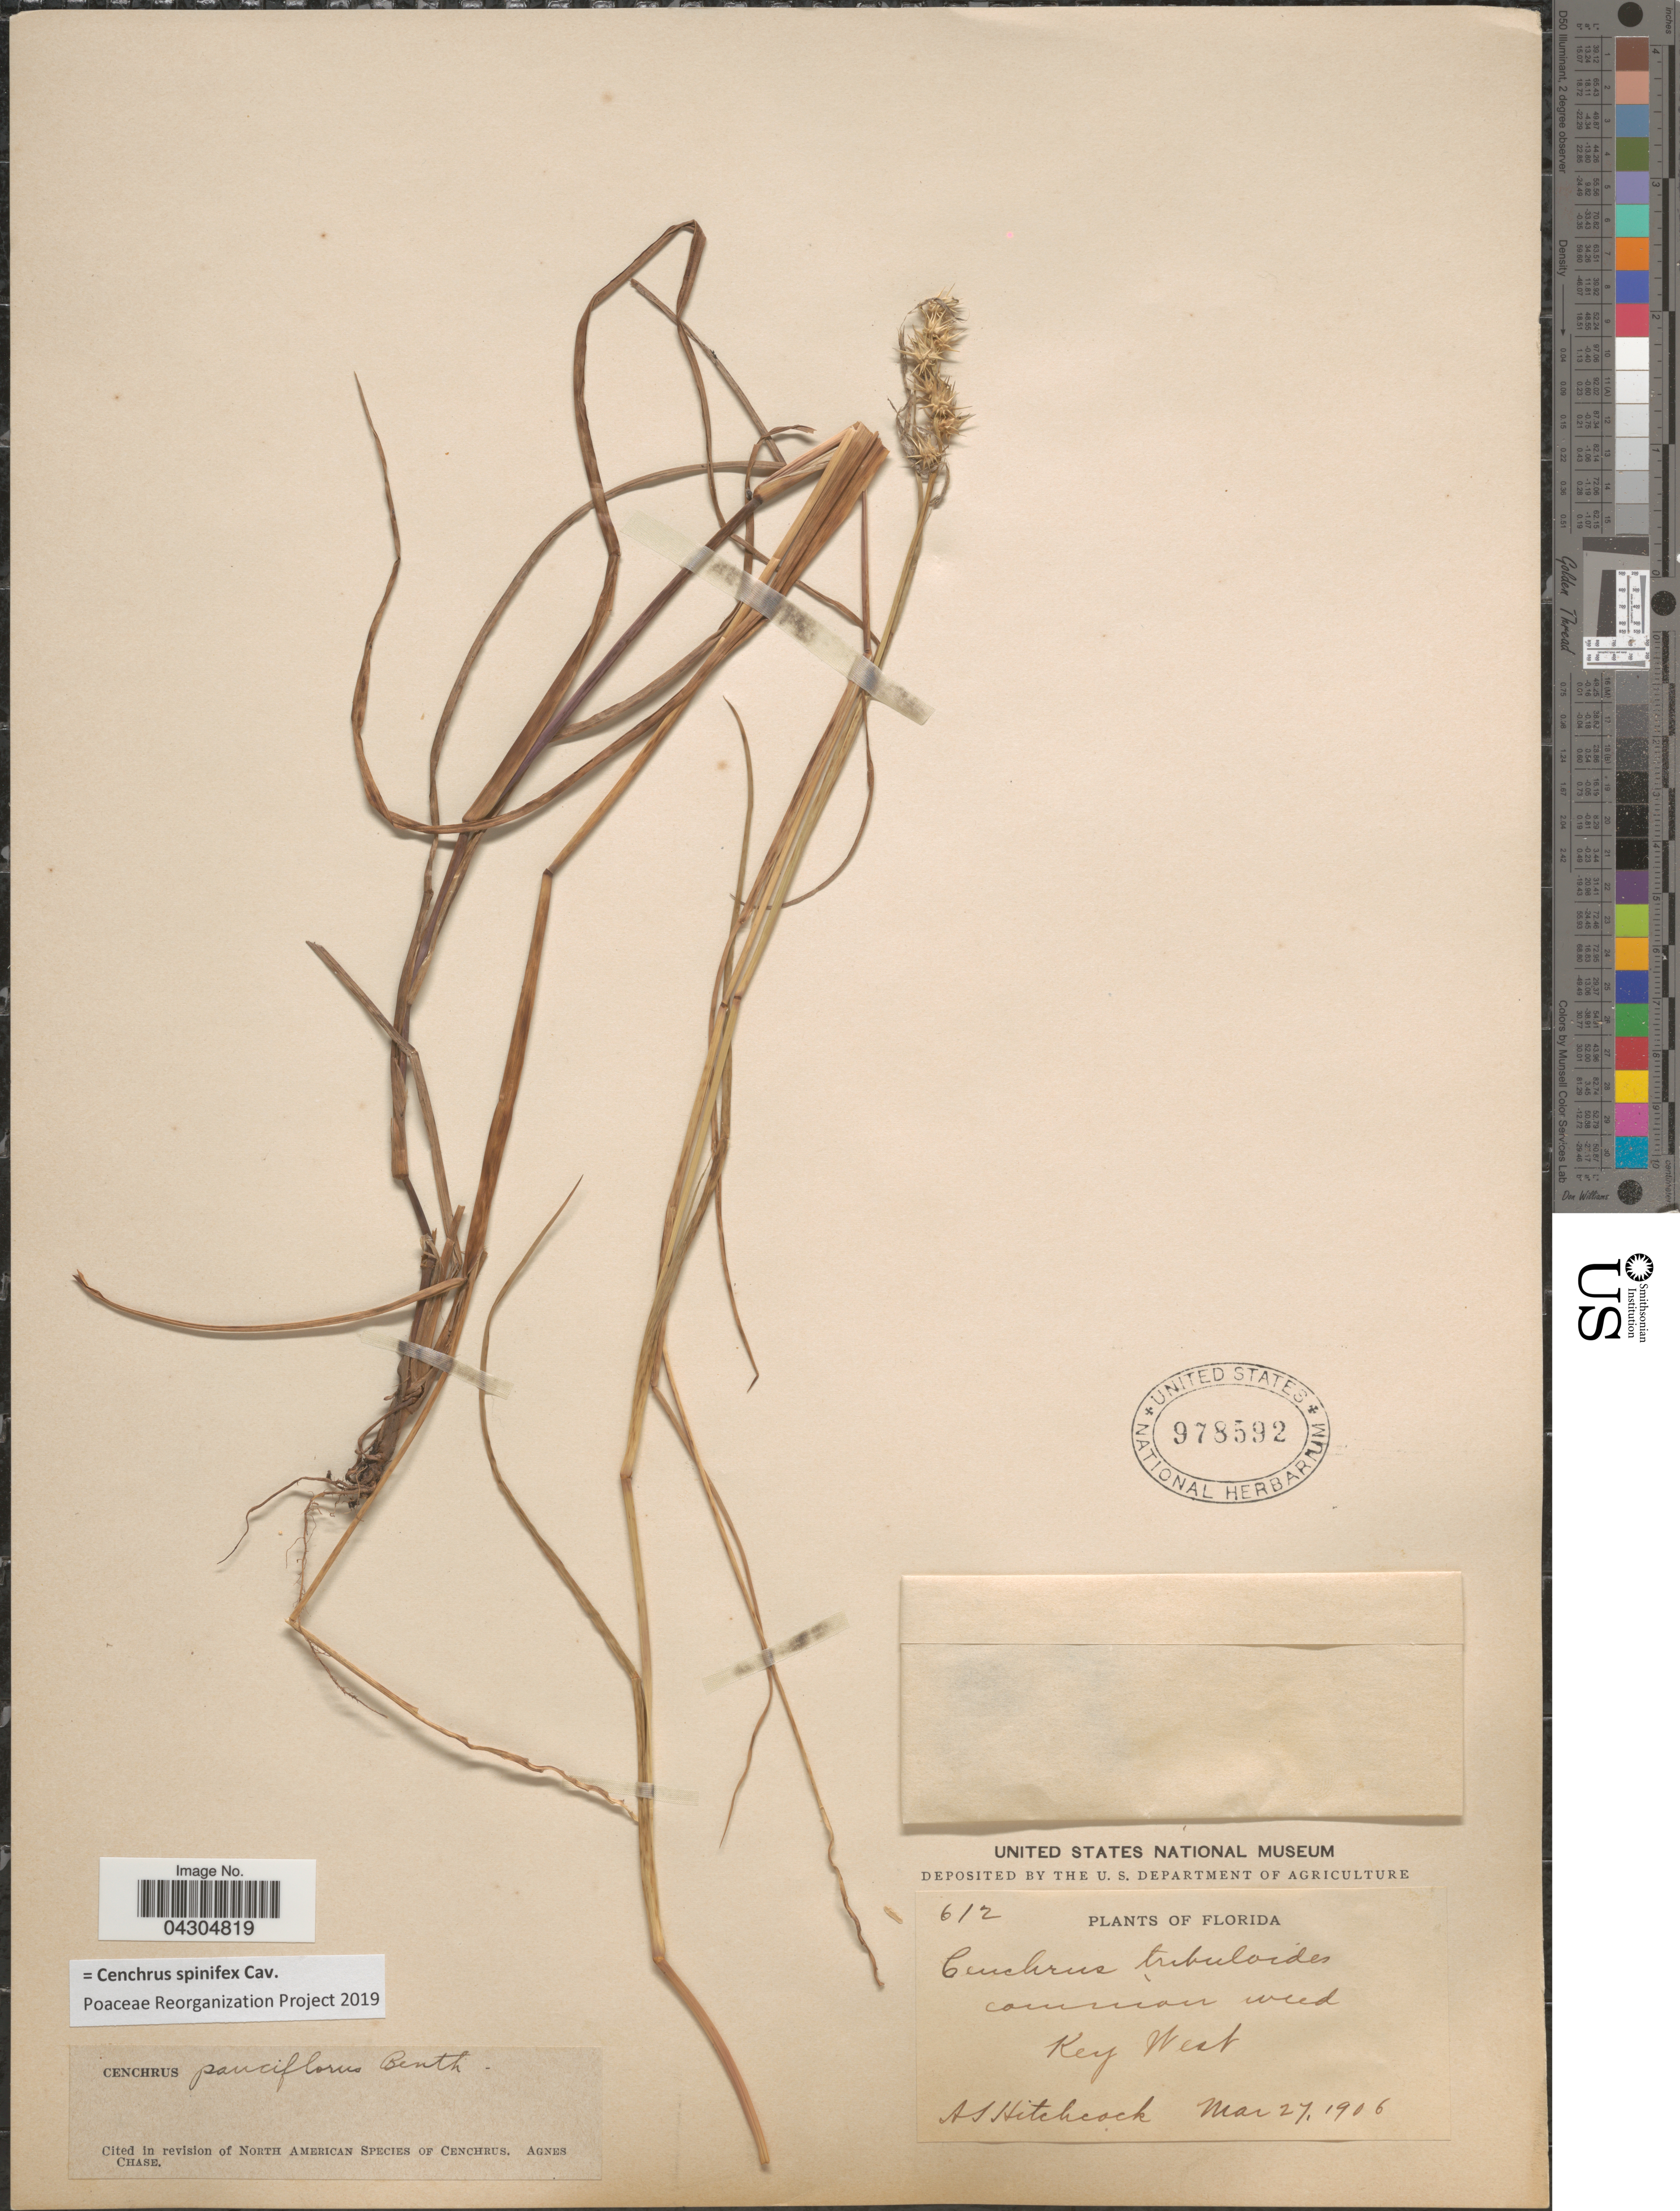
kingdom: Plantae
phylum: Tracheophyta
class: Liliopsida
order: Poales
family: Poaceae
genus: Cenchrus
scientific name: Cenchrus spinifex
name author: Cav.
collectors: A. S. Hitchcock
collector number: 612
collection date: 1906-03-27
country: United States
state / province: Florida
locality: Key West.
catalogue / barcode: US 978592